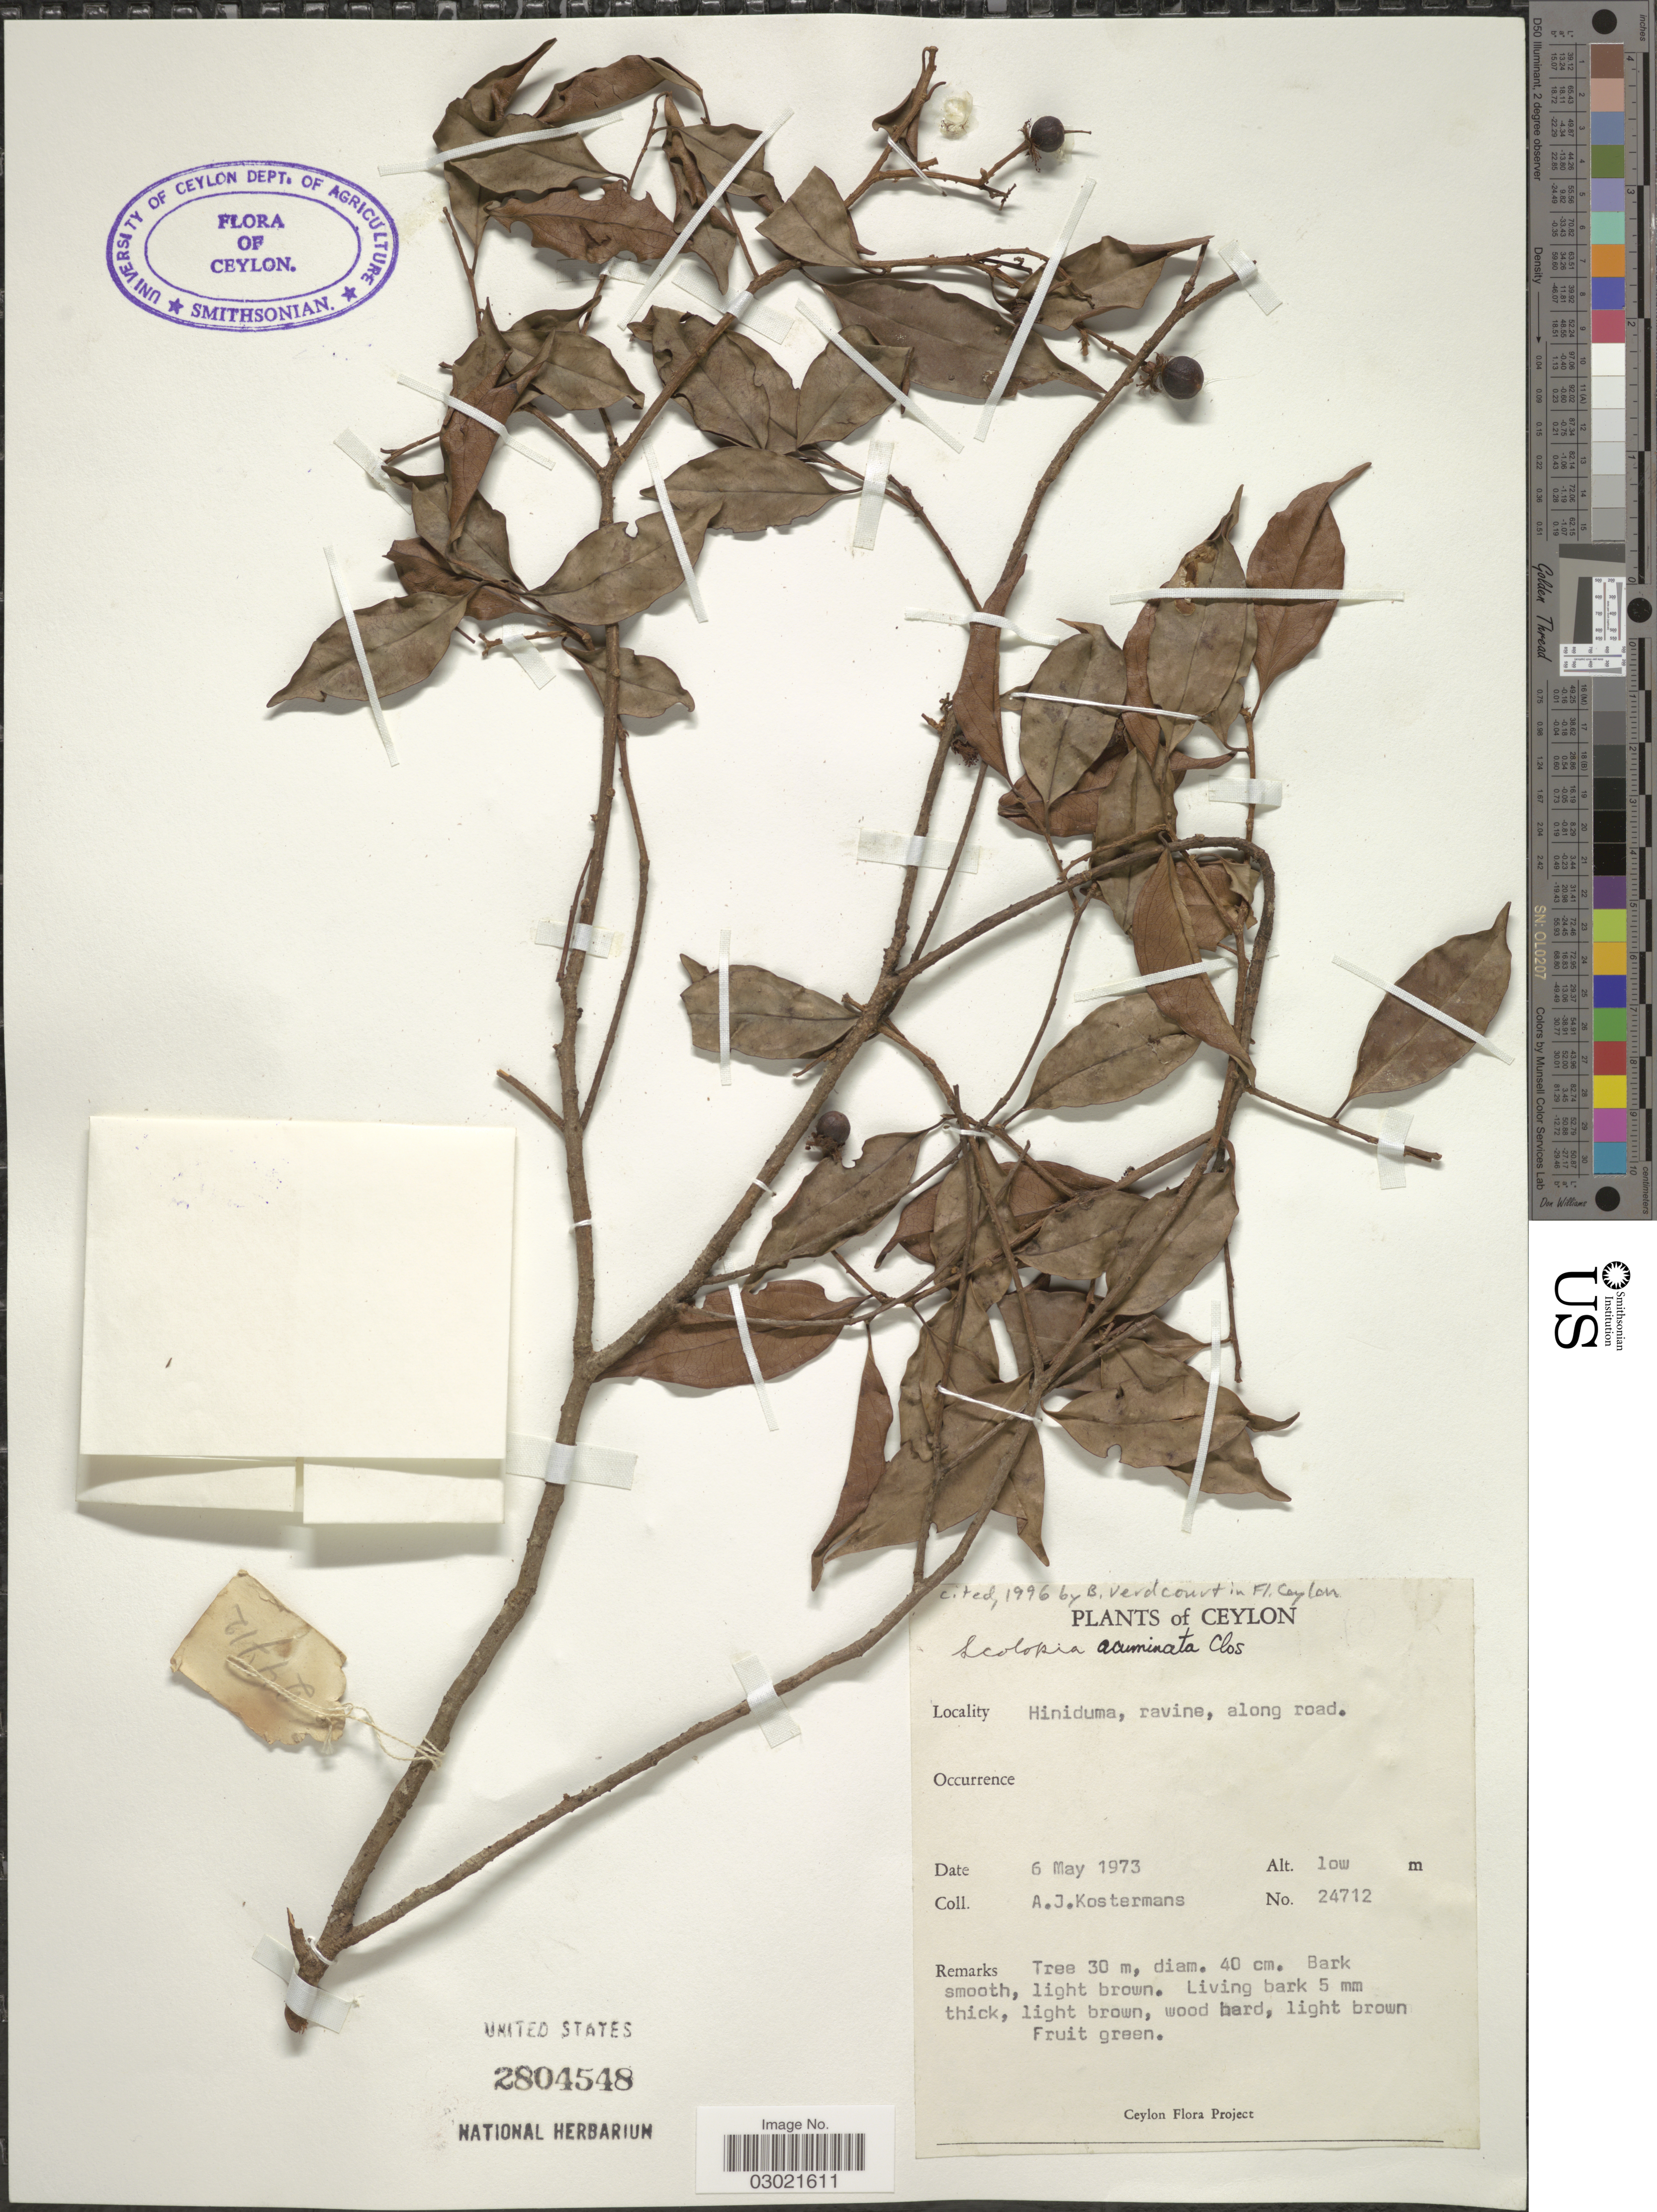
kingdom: Plantae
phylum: Tracheophyta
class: Magnoliopsida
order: Malpighiales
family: Salicaceae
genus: Scolopia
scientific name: Scolopia acuminata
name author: Clos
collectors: A. J. G. Kostermans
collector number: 24712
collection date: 1973-05-06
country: Sri Lanka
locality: Ceylon. Hiniduma, ravine, along road.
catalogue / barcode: US 2804548